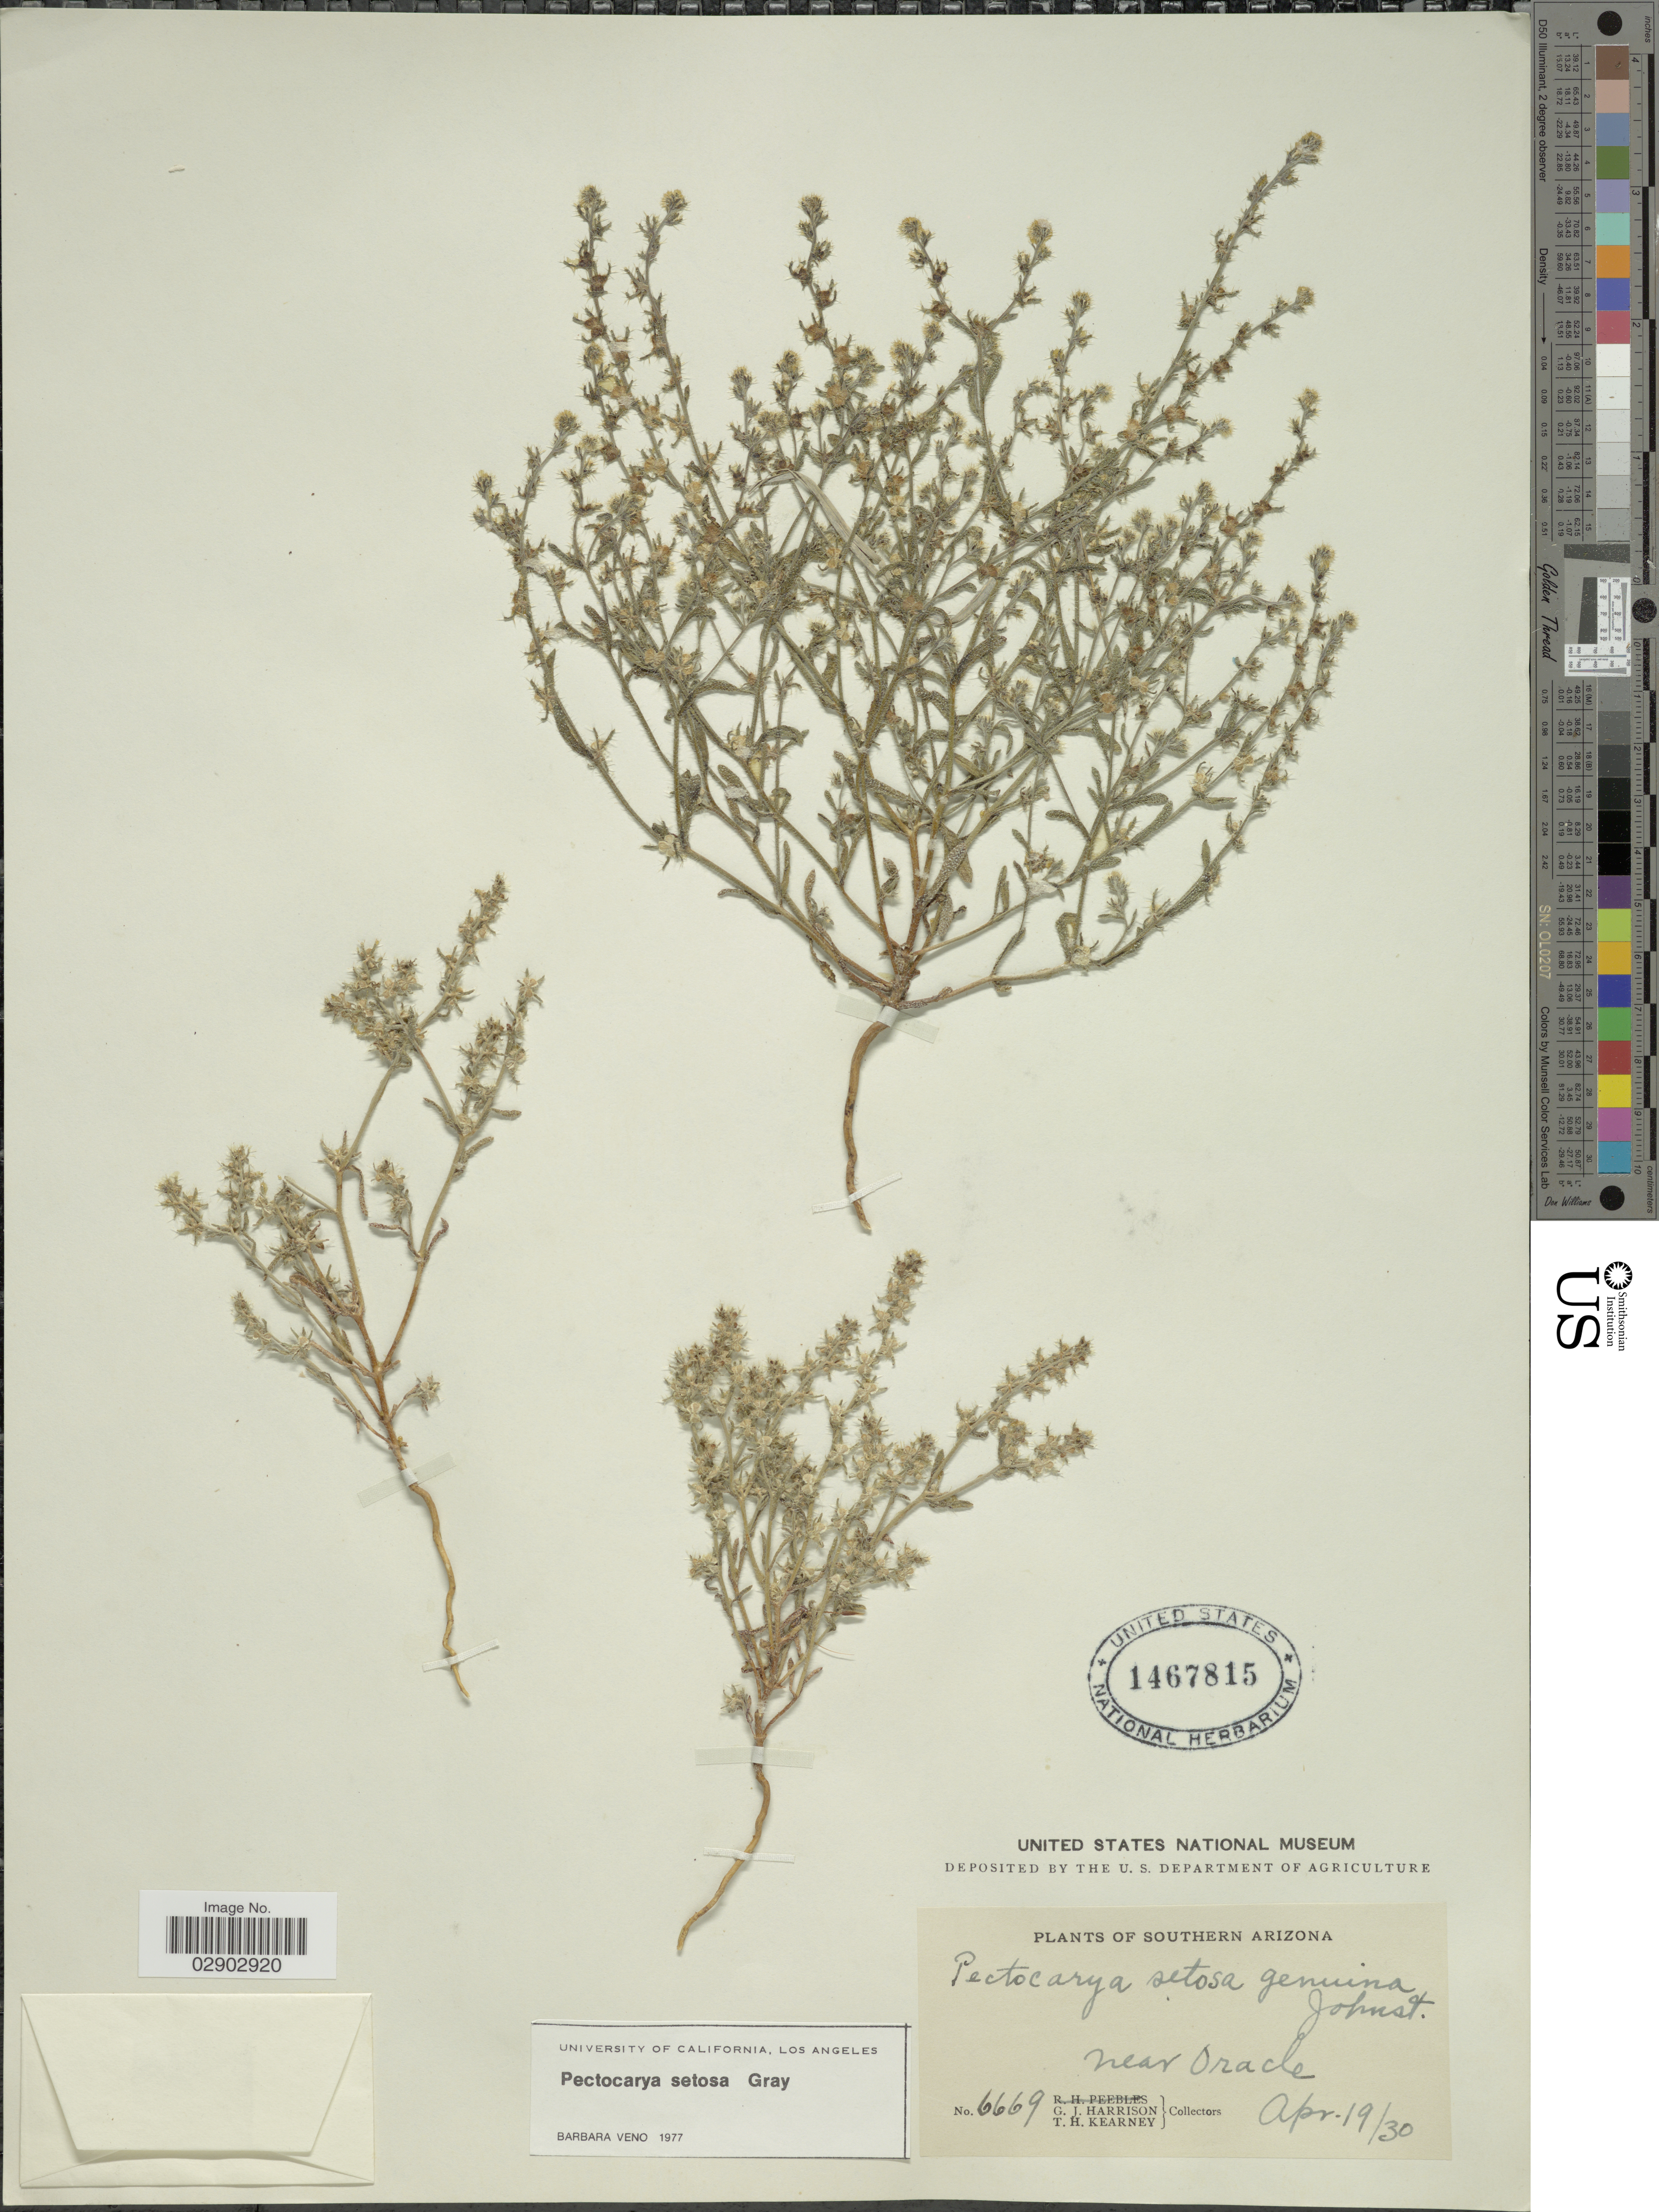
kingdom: Plantae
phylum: Tracheophyta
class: Magnoliopsida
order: Boraginales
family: Boraginaceae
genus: Pectocarya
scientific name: Pectocarya setosa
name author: A. Gray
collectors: G. J. Harrison & T. H. Kearney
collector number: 6669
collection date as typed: Transcribed d/m/y: 19/4/30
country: United States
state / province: Arizona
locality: Southern Arizona. Near Oracle.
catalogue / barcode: US 1467815